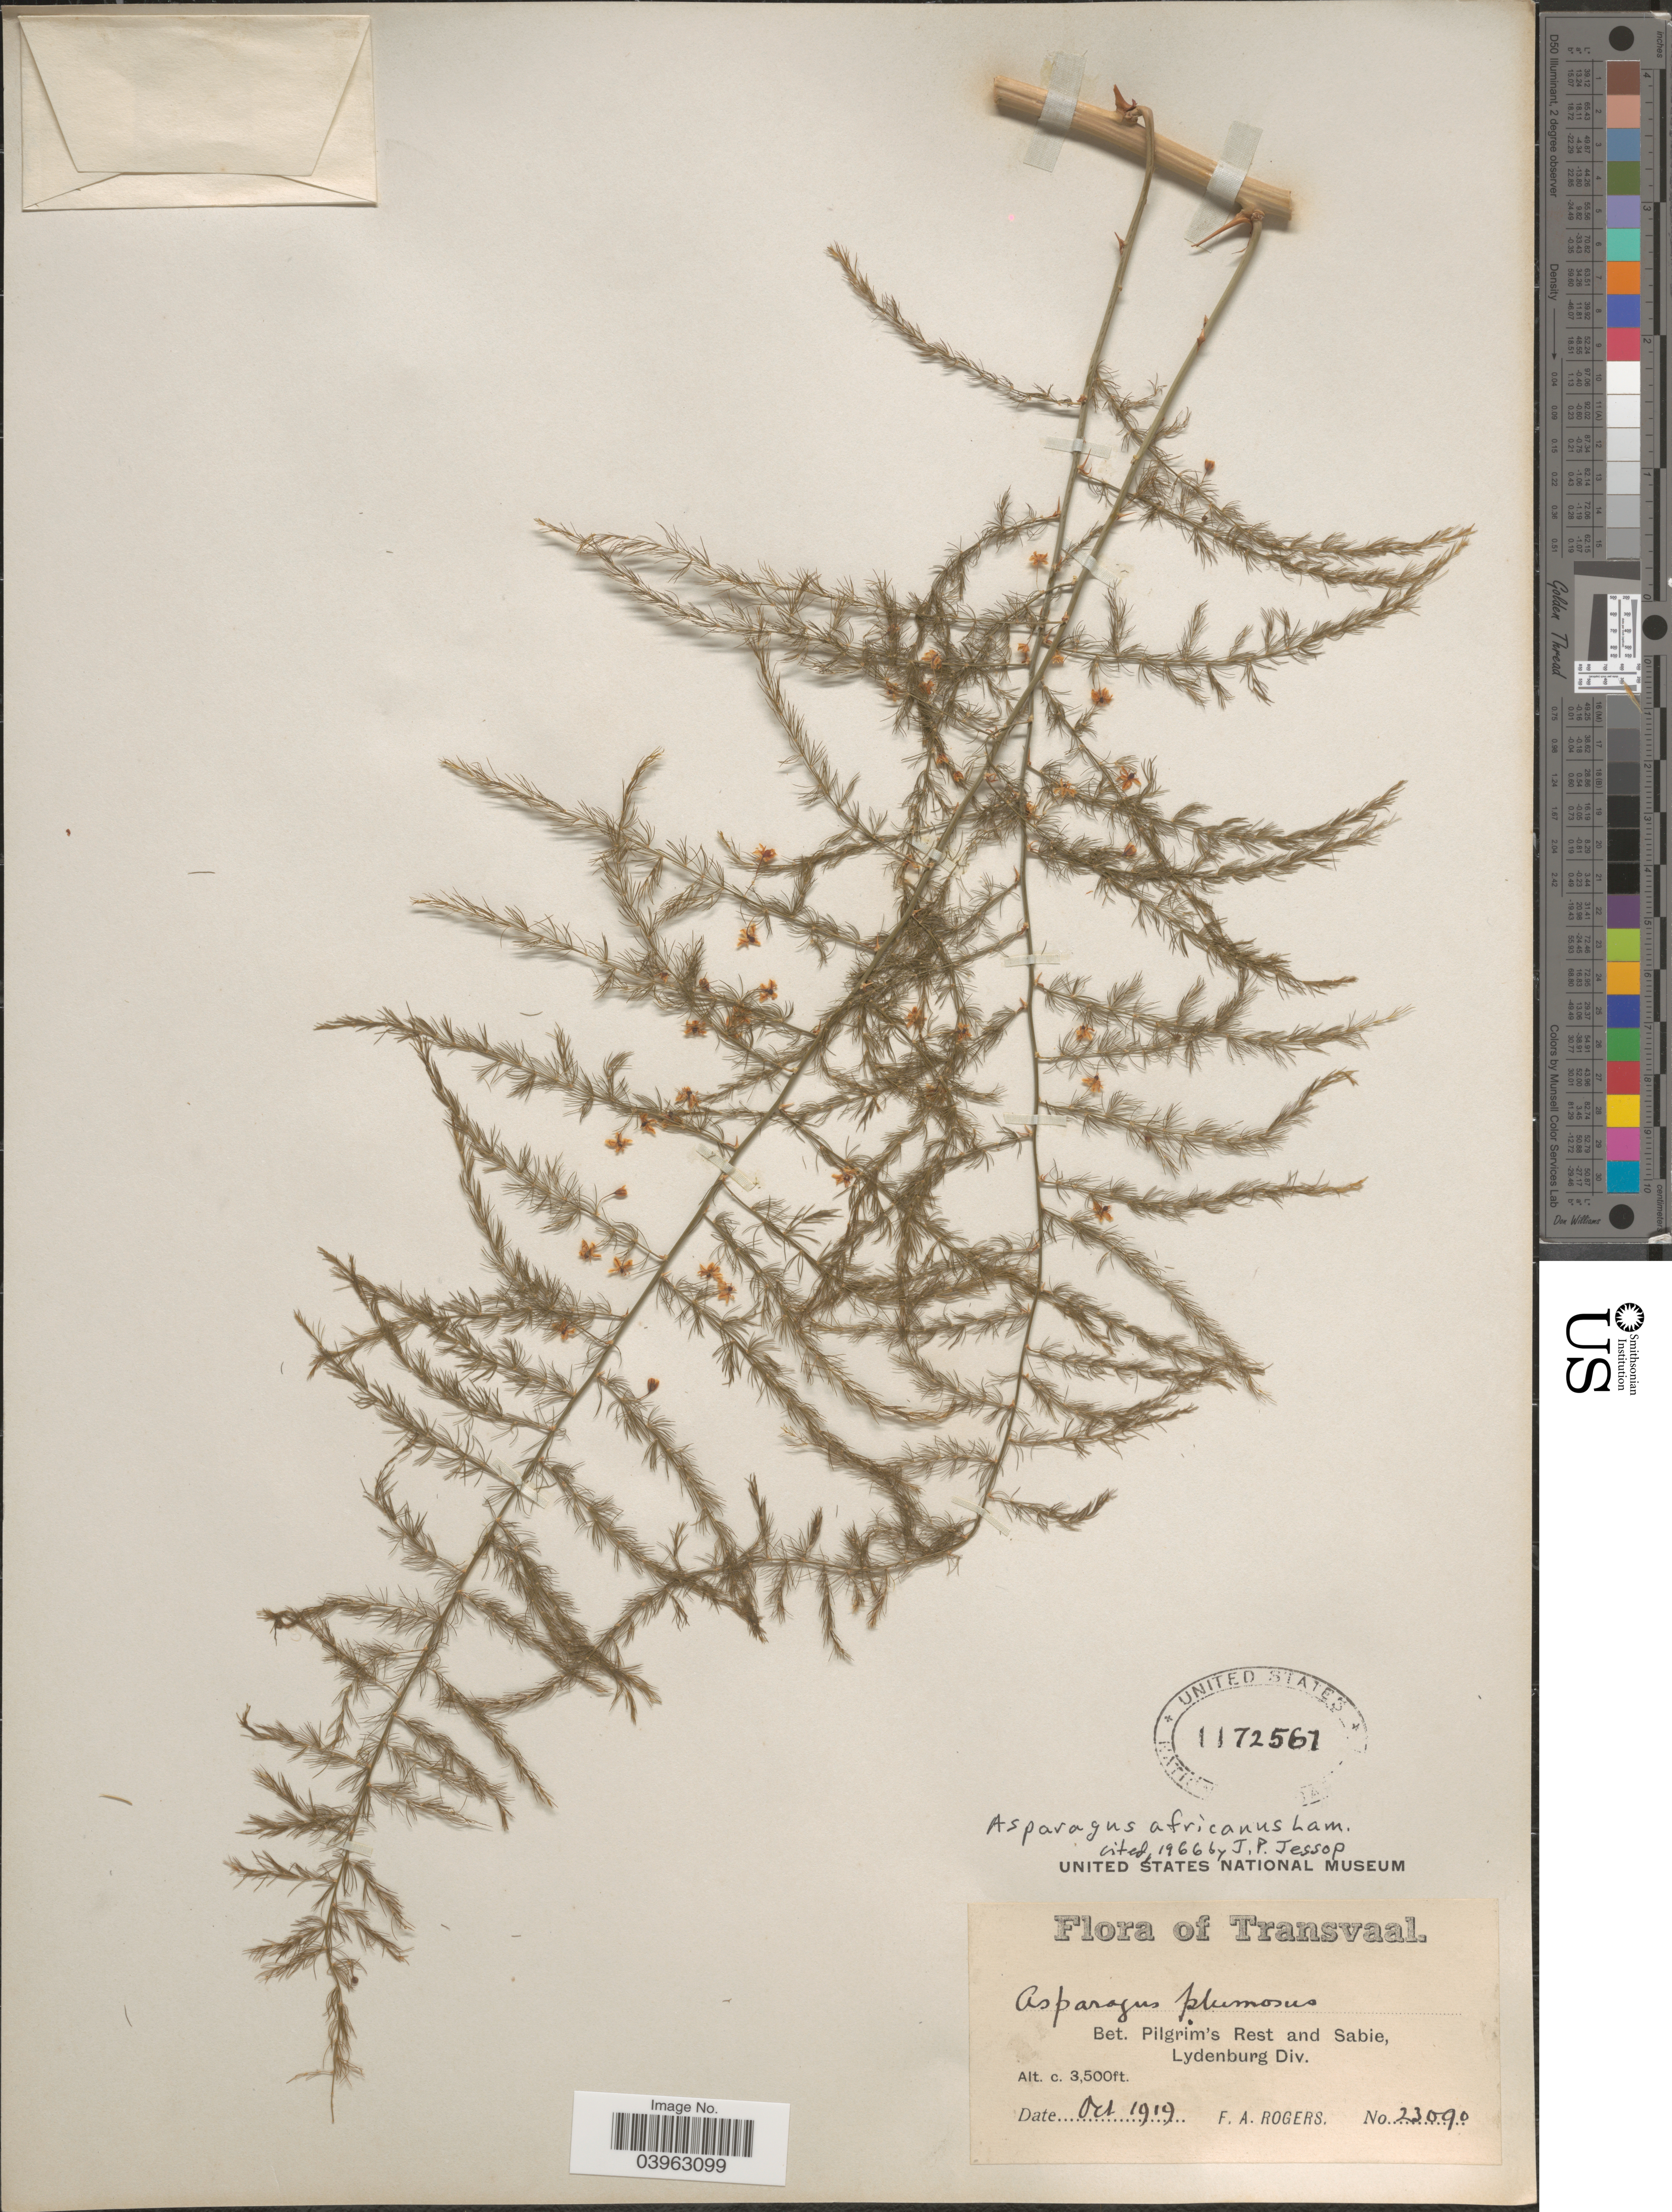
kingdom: Plantae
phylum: Tracheophyta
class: Liliopsida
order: Asparagales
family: Asparagaceae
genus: Asparagus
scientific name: Asparagus africanus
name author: Lam.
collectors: F. A. Rogers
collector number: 23090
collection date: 1919-10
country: South Africa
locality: Transvaal. Bet. Pilgrim's Rest and Sabie, Lydenburg Div.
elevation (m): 1067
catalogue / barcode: US 1172561